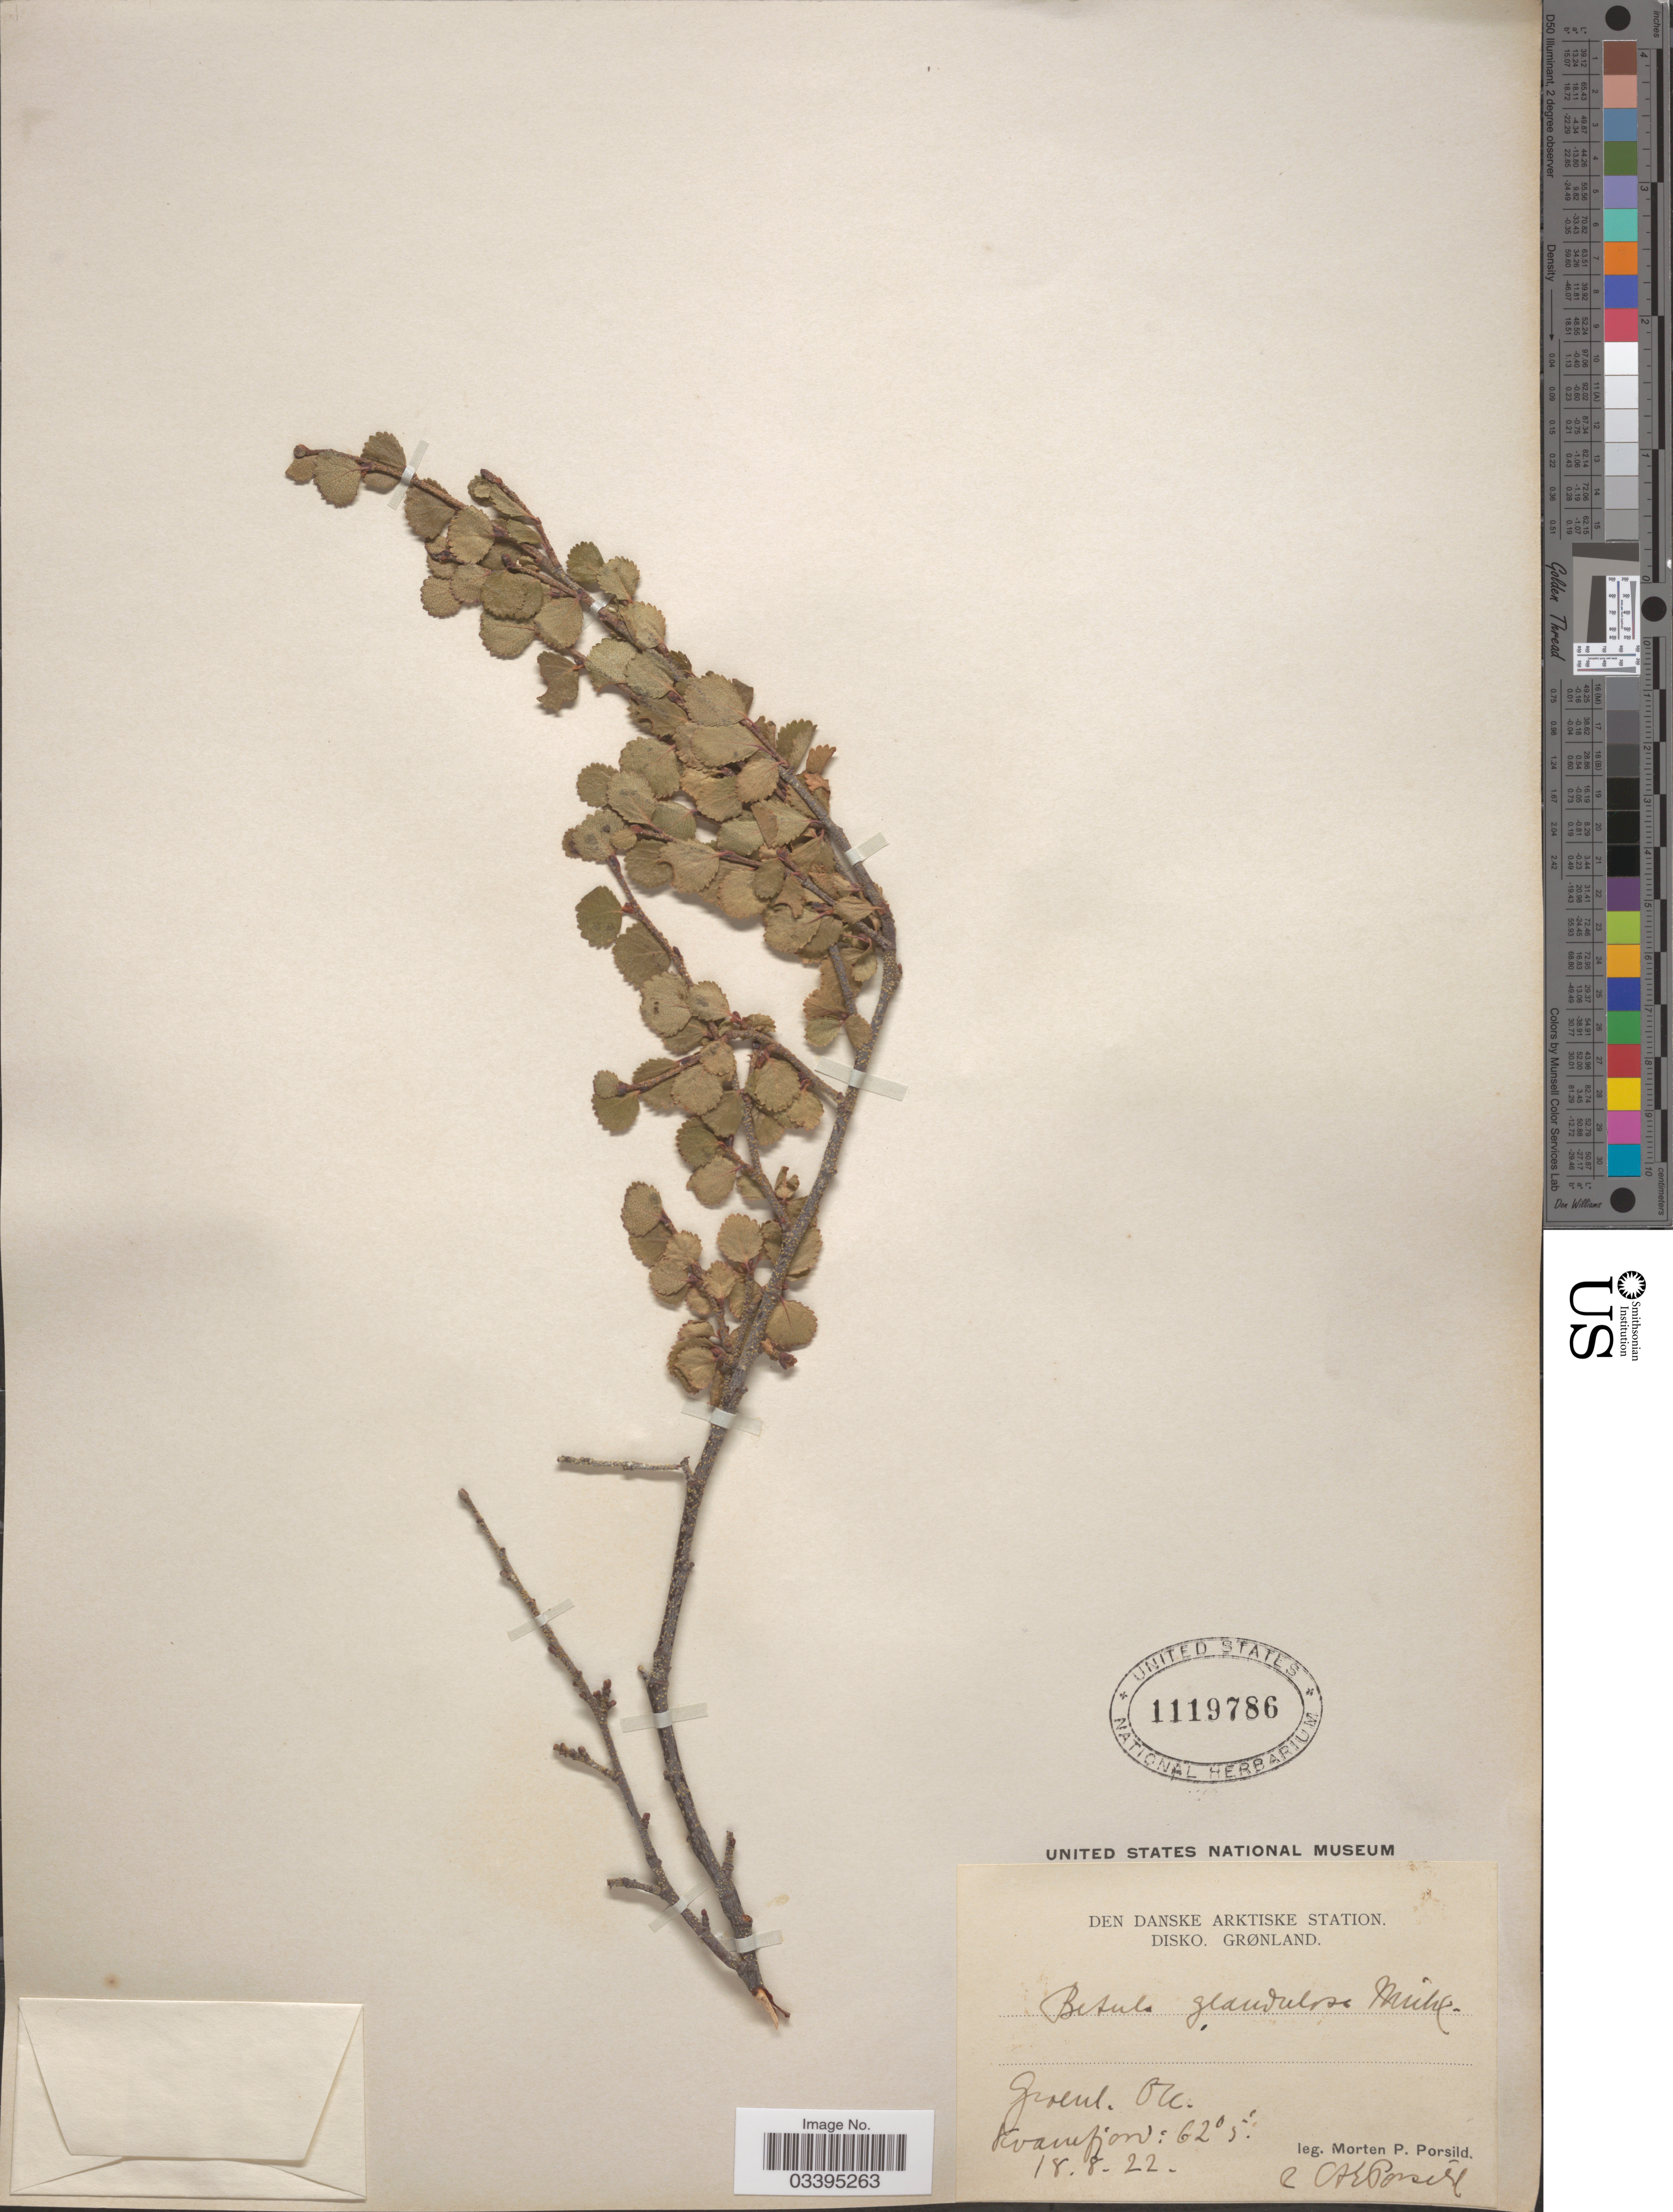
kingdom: Plantae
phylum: Tracheophyta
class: Magnoliopsida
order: Fagales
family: Betulaceae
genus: Betula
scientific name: Betula glandulosa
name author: Michx.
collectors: M. P. Porsild & A. E. Porsild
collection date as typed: Transcribed d/m/y: 18/8/22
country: Greenland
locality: Den Danske Arktiske Station. Disko. [unsure placement] Groenl. Occ. Kvanefjord.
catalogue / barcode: US 1119786